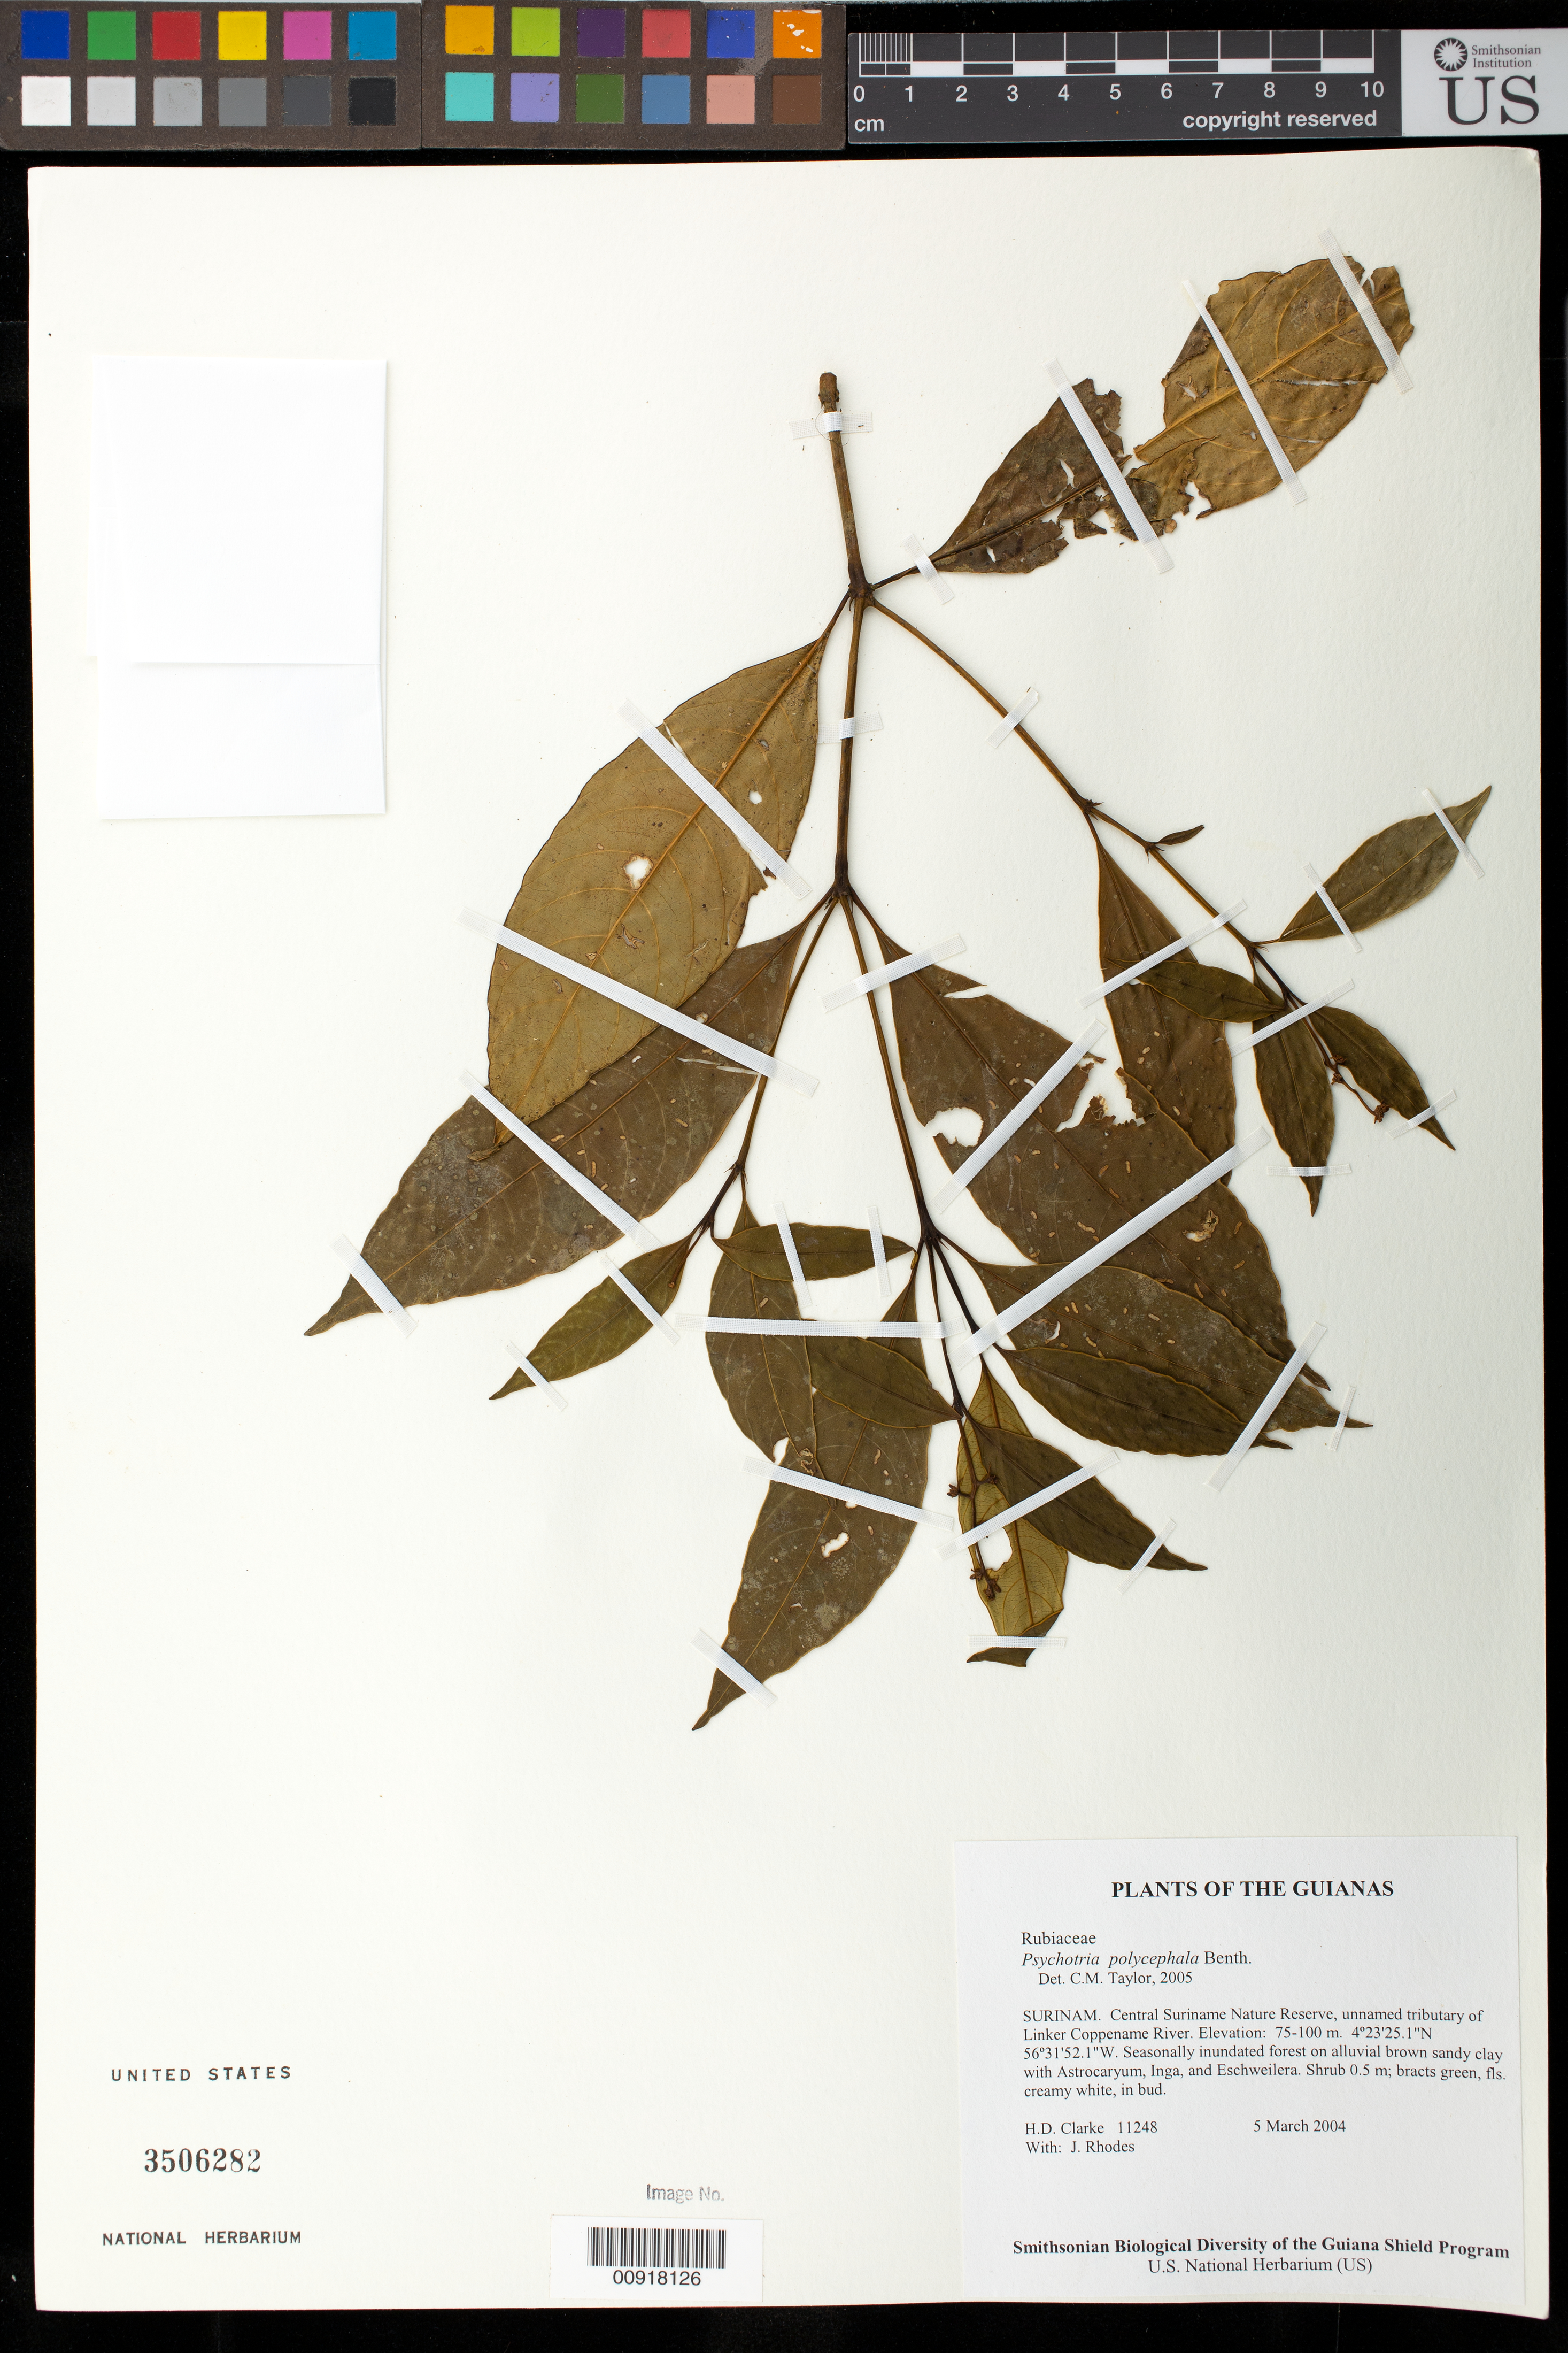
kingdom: Plantae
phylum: Tracheophyta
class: Magnoliopsida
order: Gentianales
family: Rubiaceae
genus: Palicourea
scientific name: Palicourea polycephala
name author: (Benth.) Delprete & J.H. Kirkbr.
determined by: Kirkbride, J. H., Jr.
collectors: H. D. Clarke & J. Rhodes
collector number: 11248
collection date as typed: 5 March 2004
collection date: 2004-03-05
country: Suriname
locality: Central Suriname Nature Reserve, unnamed tributary of Linker Coppename River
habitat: Seasonally inundated forest on alluvial brown sandy clay with Astrocaryum, Inga, and Eschweilera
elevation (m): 75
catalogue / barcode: US 3506282